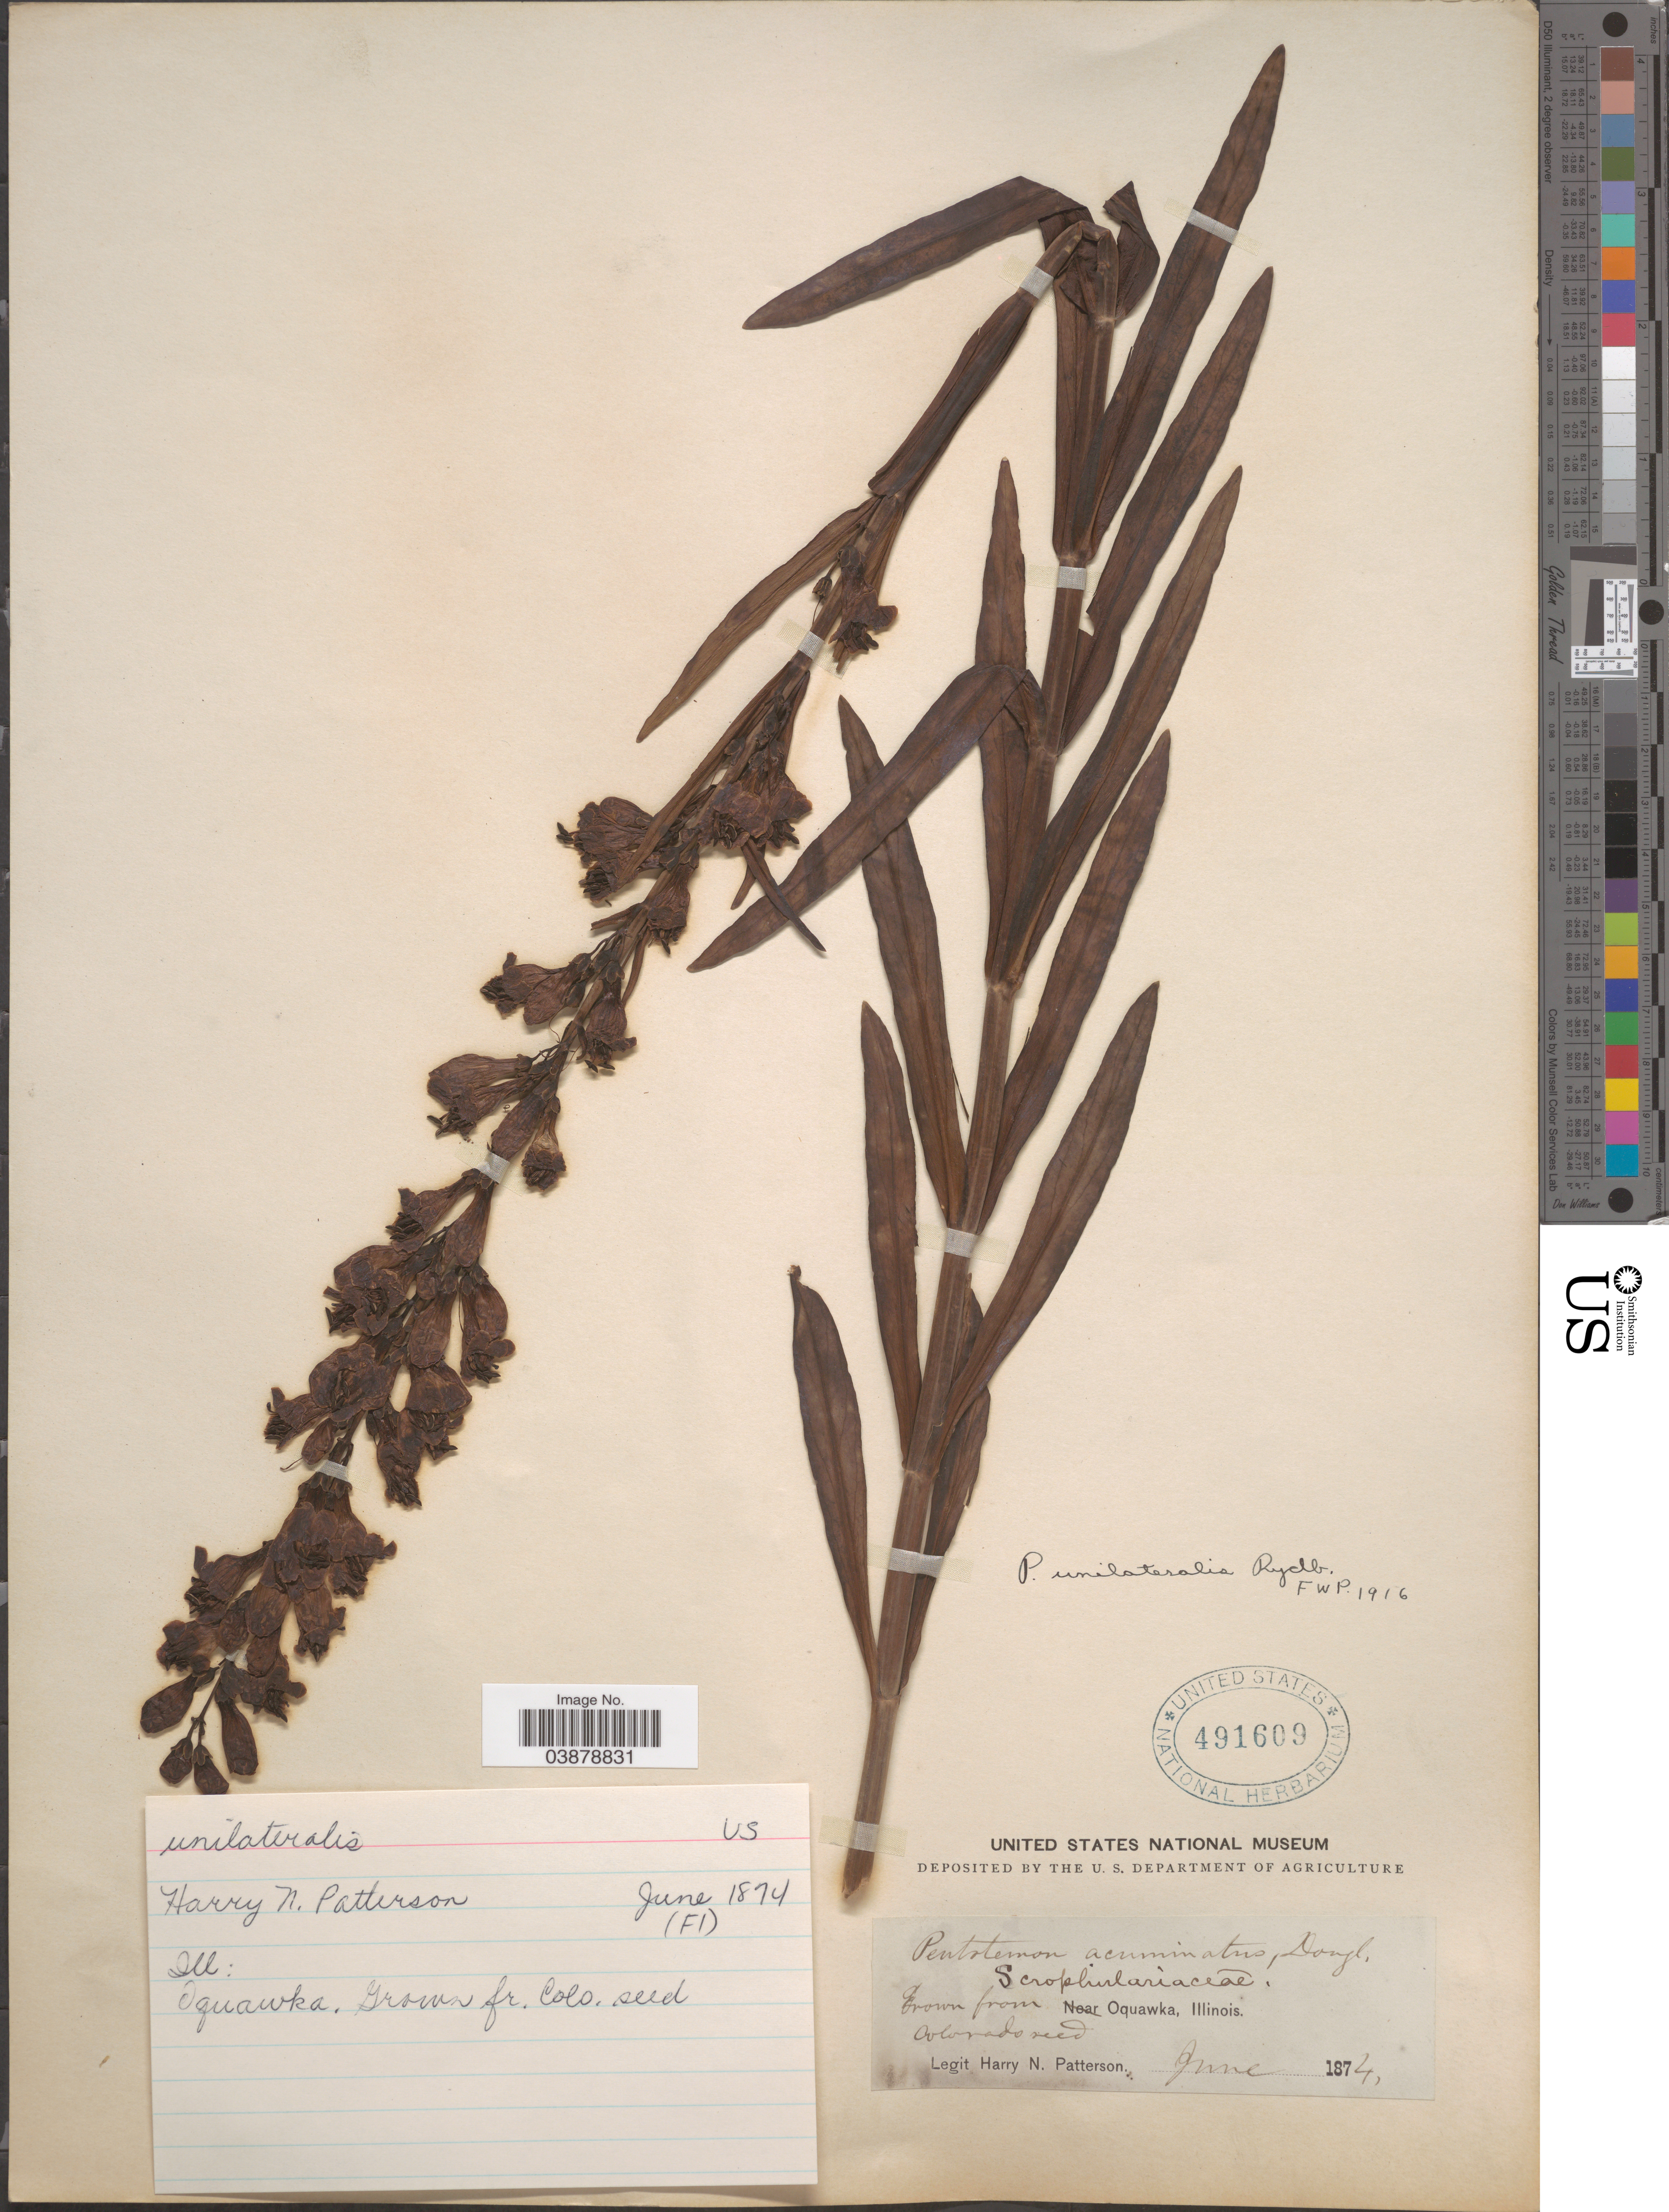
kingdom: Plantae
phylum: Tracheophyta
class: Magnoliopsida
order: Lamiales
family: Plantaginaceae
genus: Penstemon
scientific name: Penstemon unilateralis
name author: Rydb.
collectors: H. N. Patterson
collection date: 1874-06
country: United States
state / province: Illinois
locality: Oquawka.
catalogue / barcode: US 491609